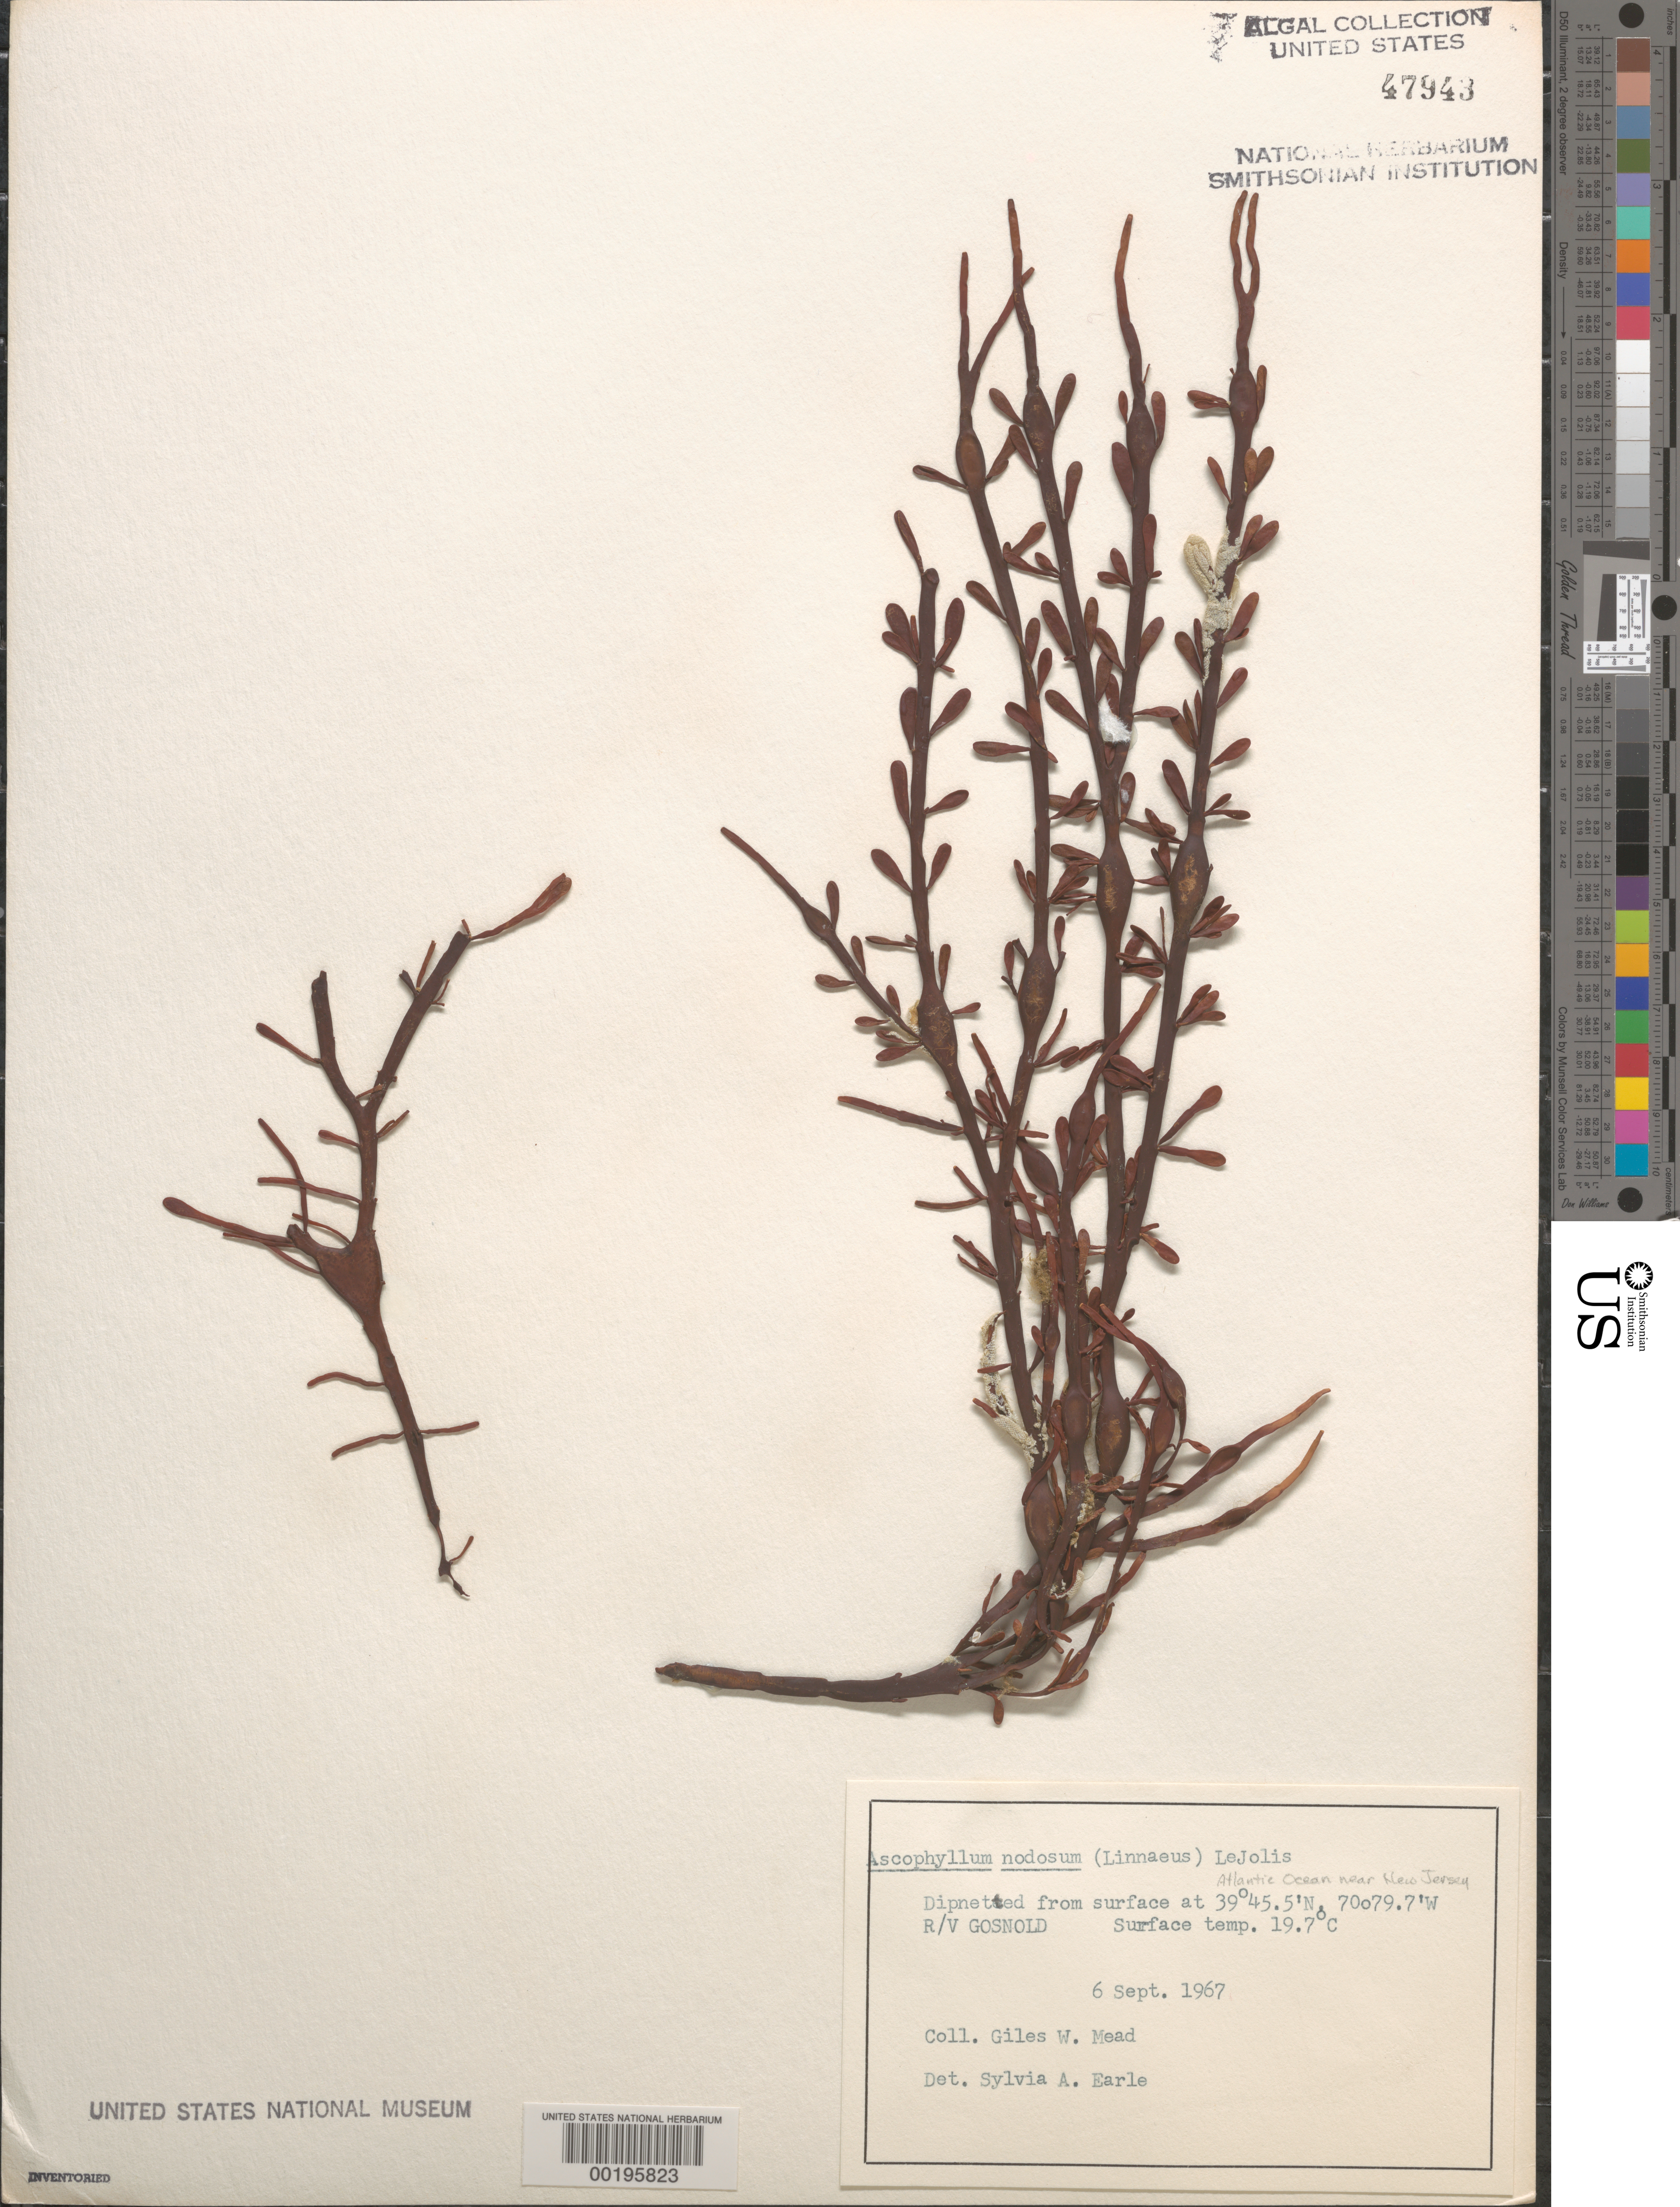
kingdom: Chromista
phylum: Ochrophyta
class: Phaeophyceae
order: Fucales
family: Fucaceae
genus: Ascophyllum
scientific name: Ascophyllum nodosum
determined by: Earle, S. A.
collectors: G. W. Mead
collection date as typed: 06 Sep 1967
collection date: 1967-09-06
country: United States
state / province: New Jersey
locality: Atlantic Ocean off New Jersey coast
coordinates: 39 45.5' N, 70 79.7' W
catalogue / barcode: US 47943